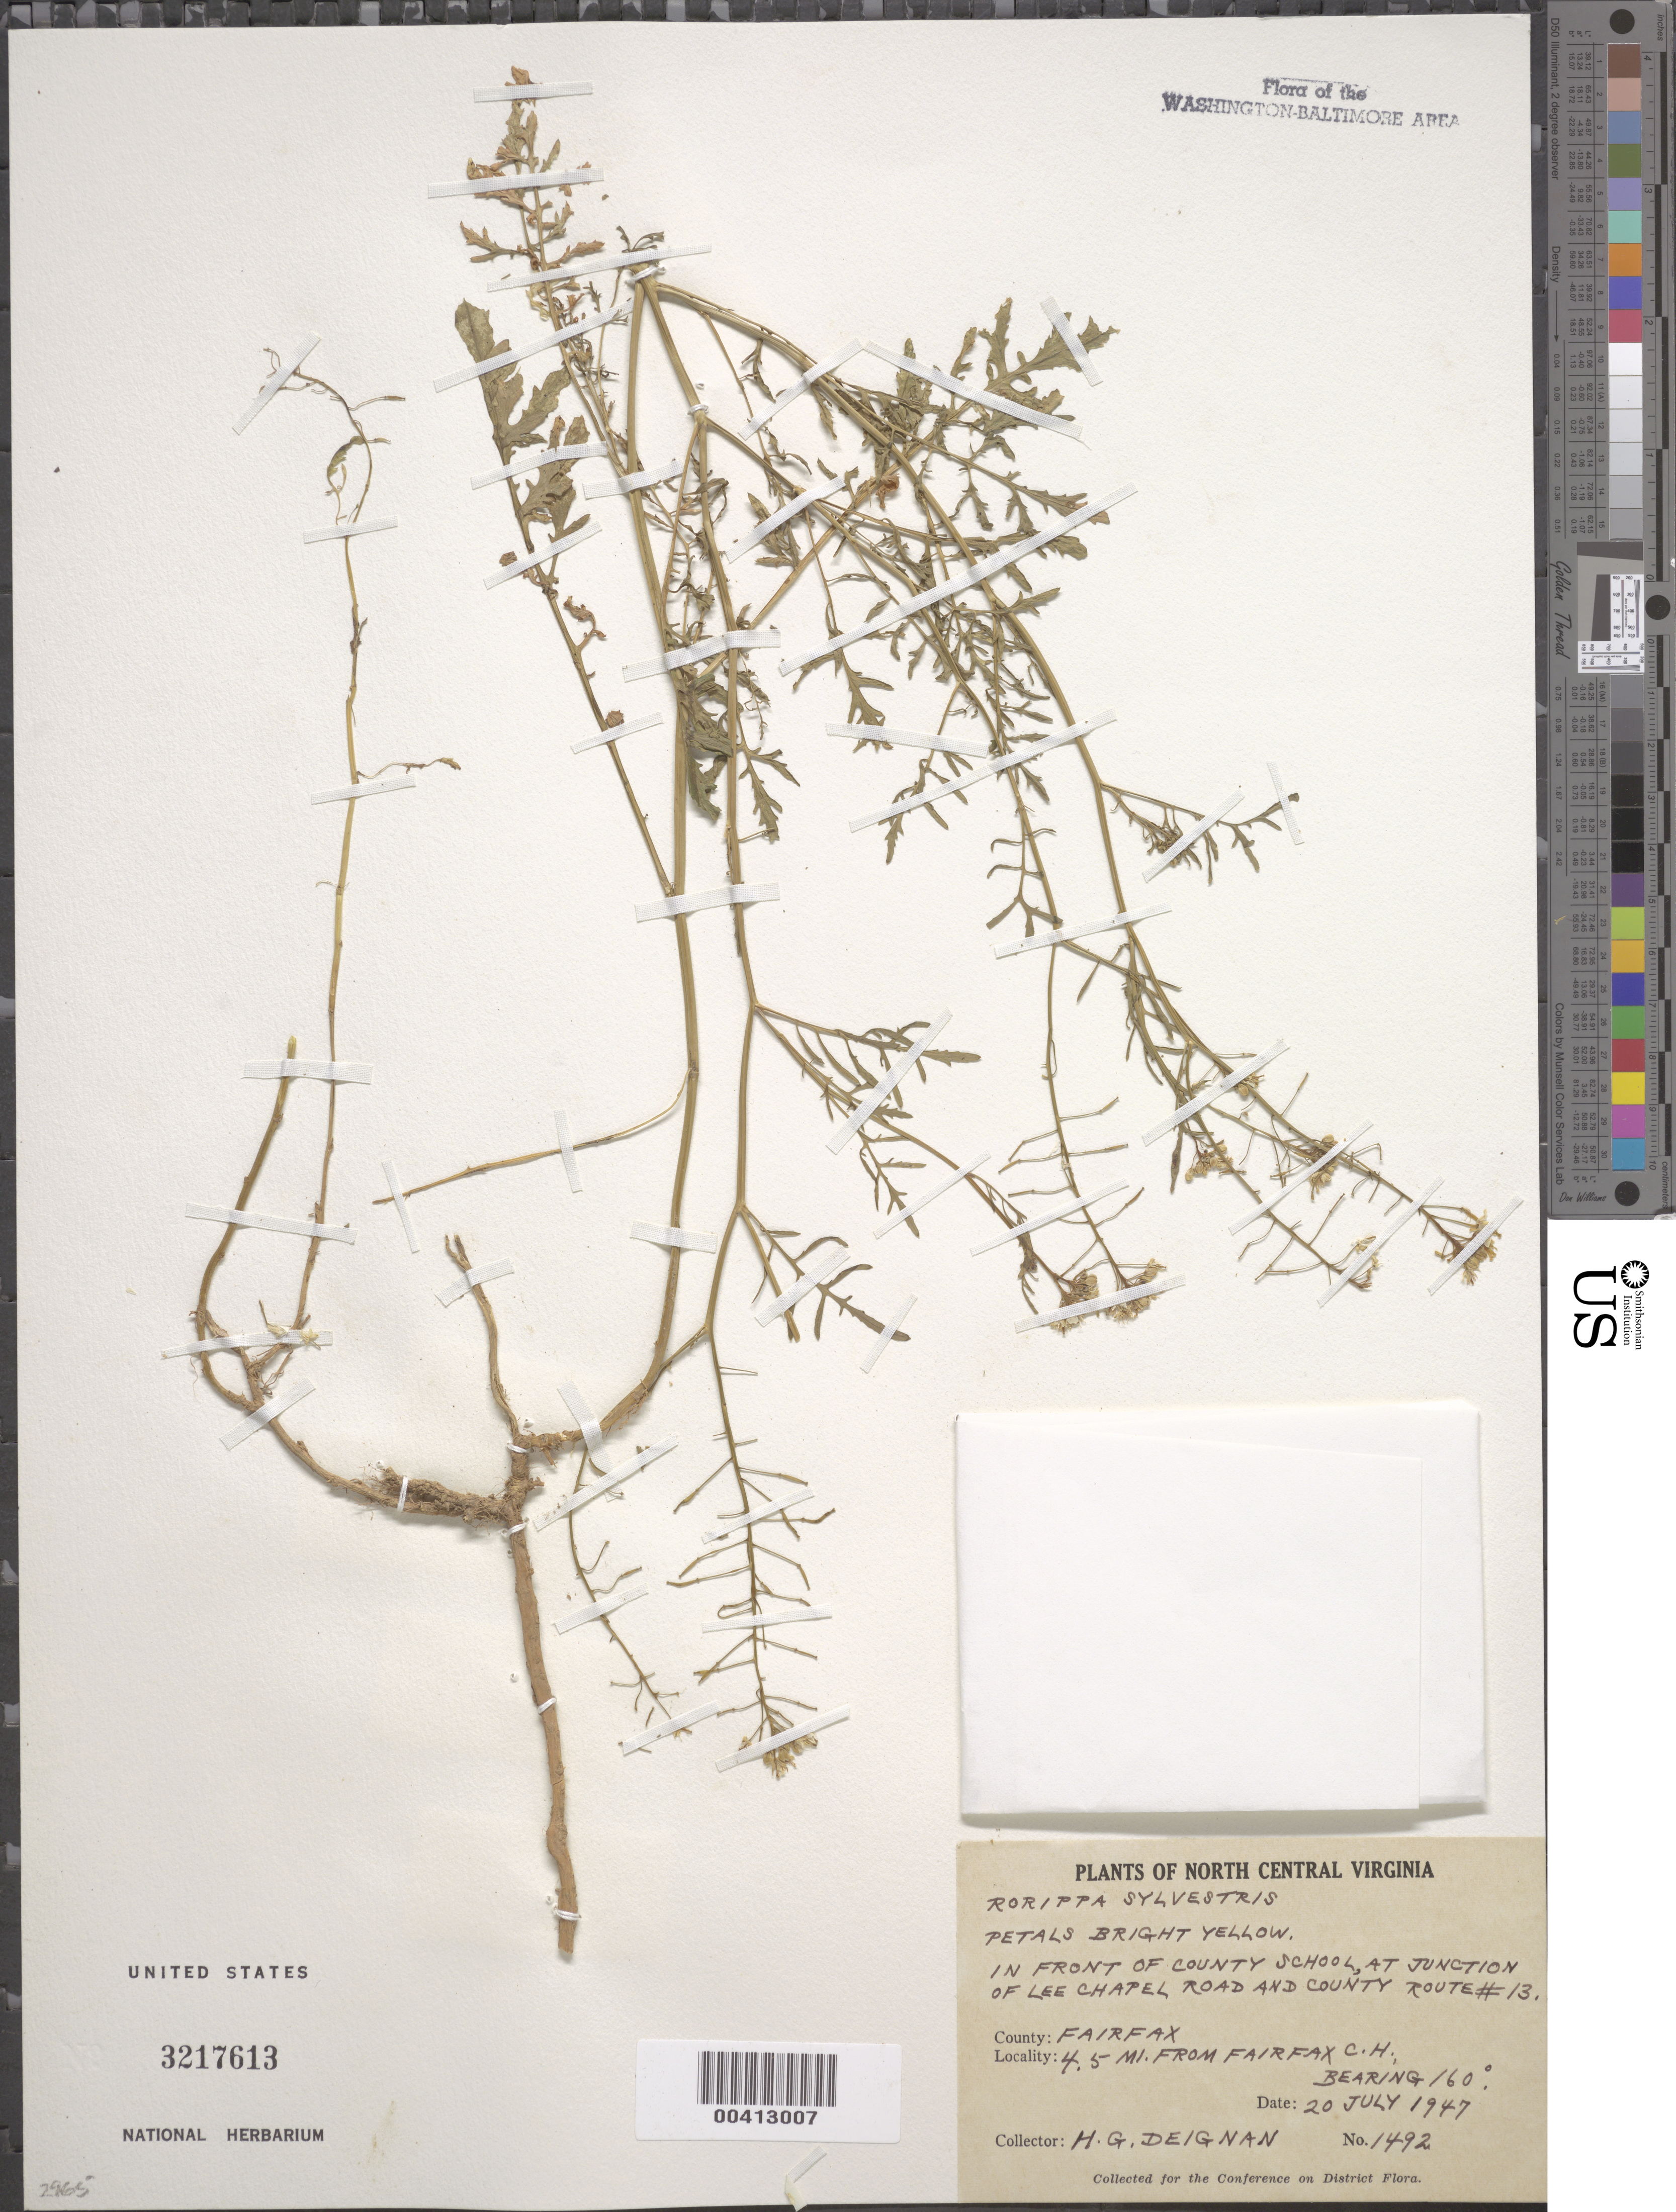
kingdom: Plantae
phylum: Tracheophyta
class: Magnoliopsida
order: Brassicales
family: Brassicaceae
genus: Rorippa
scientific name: Rorippa sylvestris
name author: (L.) Besser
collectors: H. Deignan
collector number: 1492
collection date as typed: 20 Jul 1947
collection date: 1947-07-20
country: United States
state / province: Virginia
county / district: Fairfax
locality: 4.5 mi. from Fairfax County Courthouse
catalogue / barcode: US 3217613